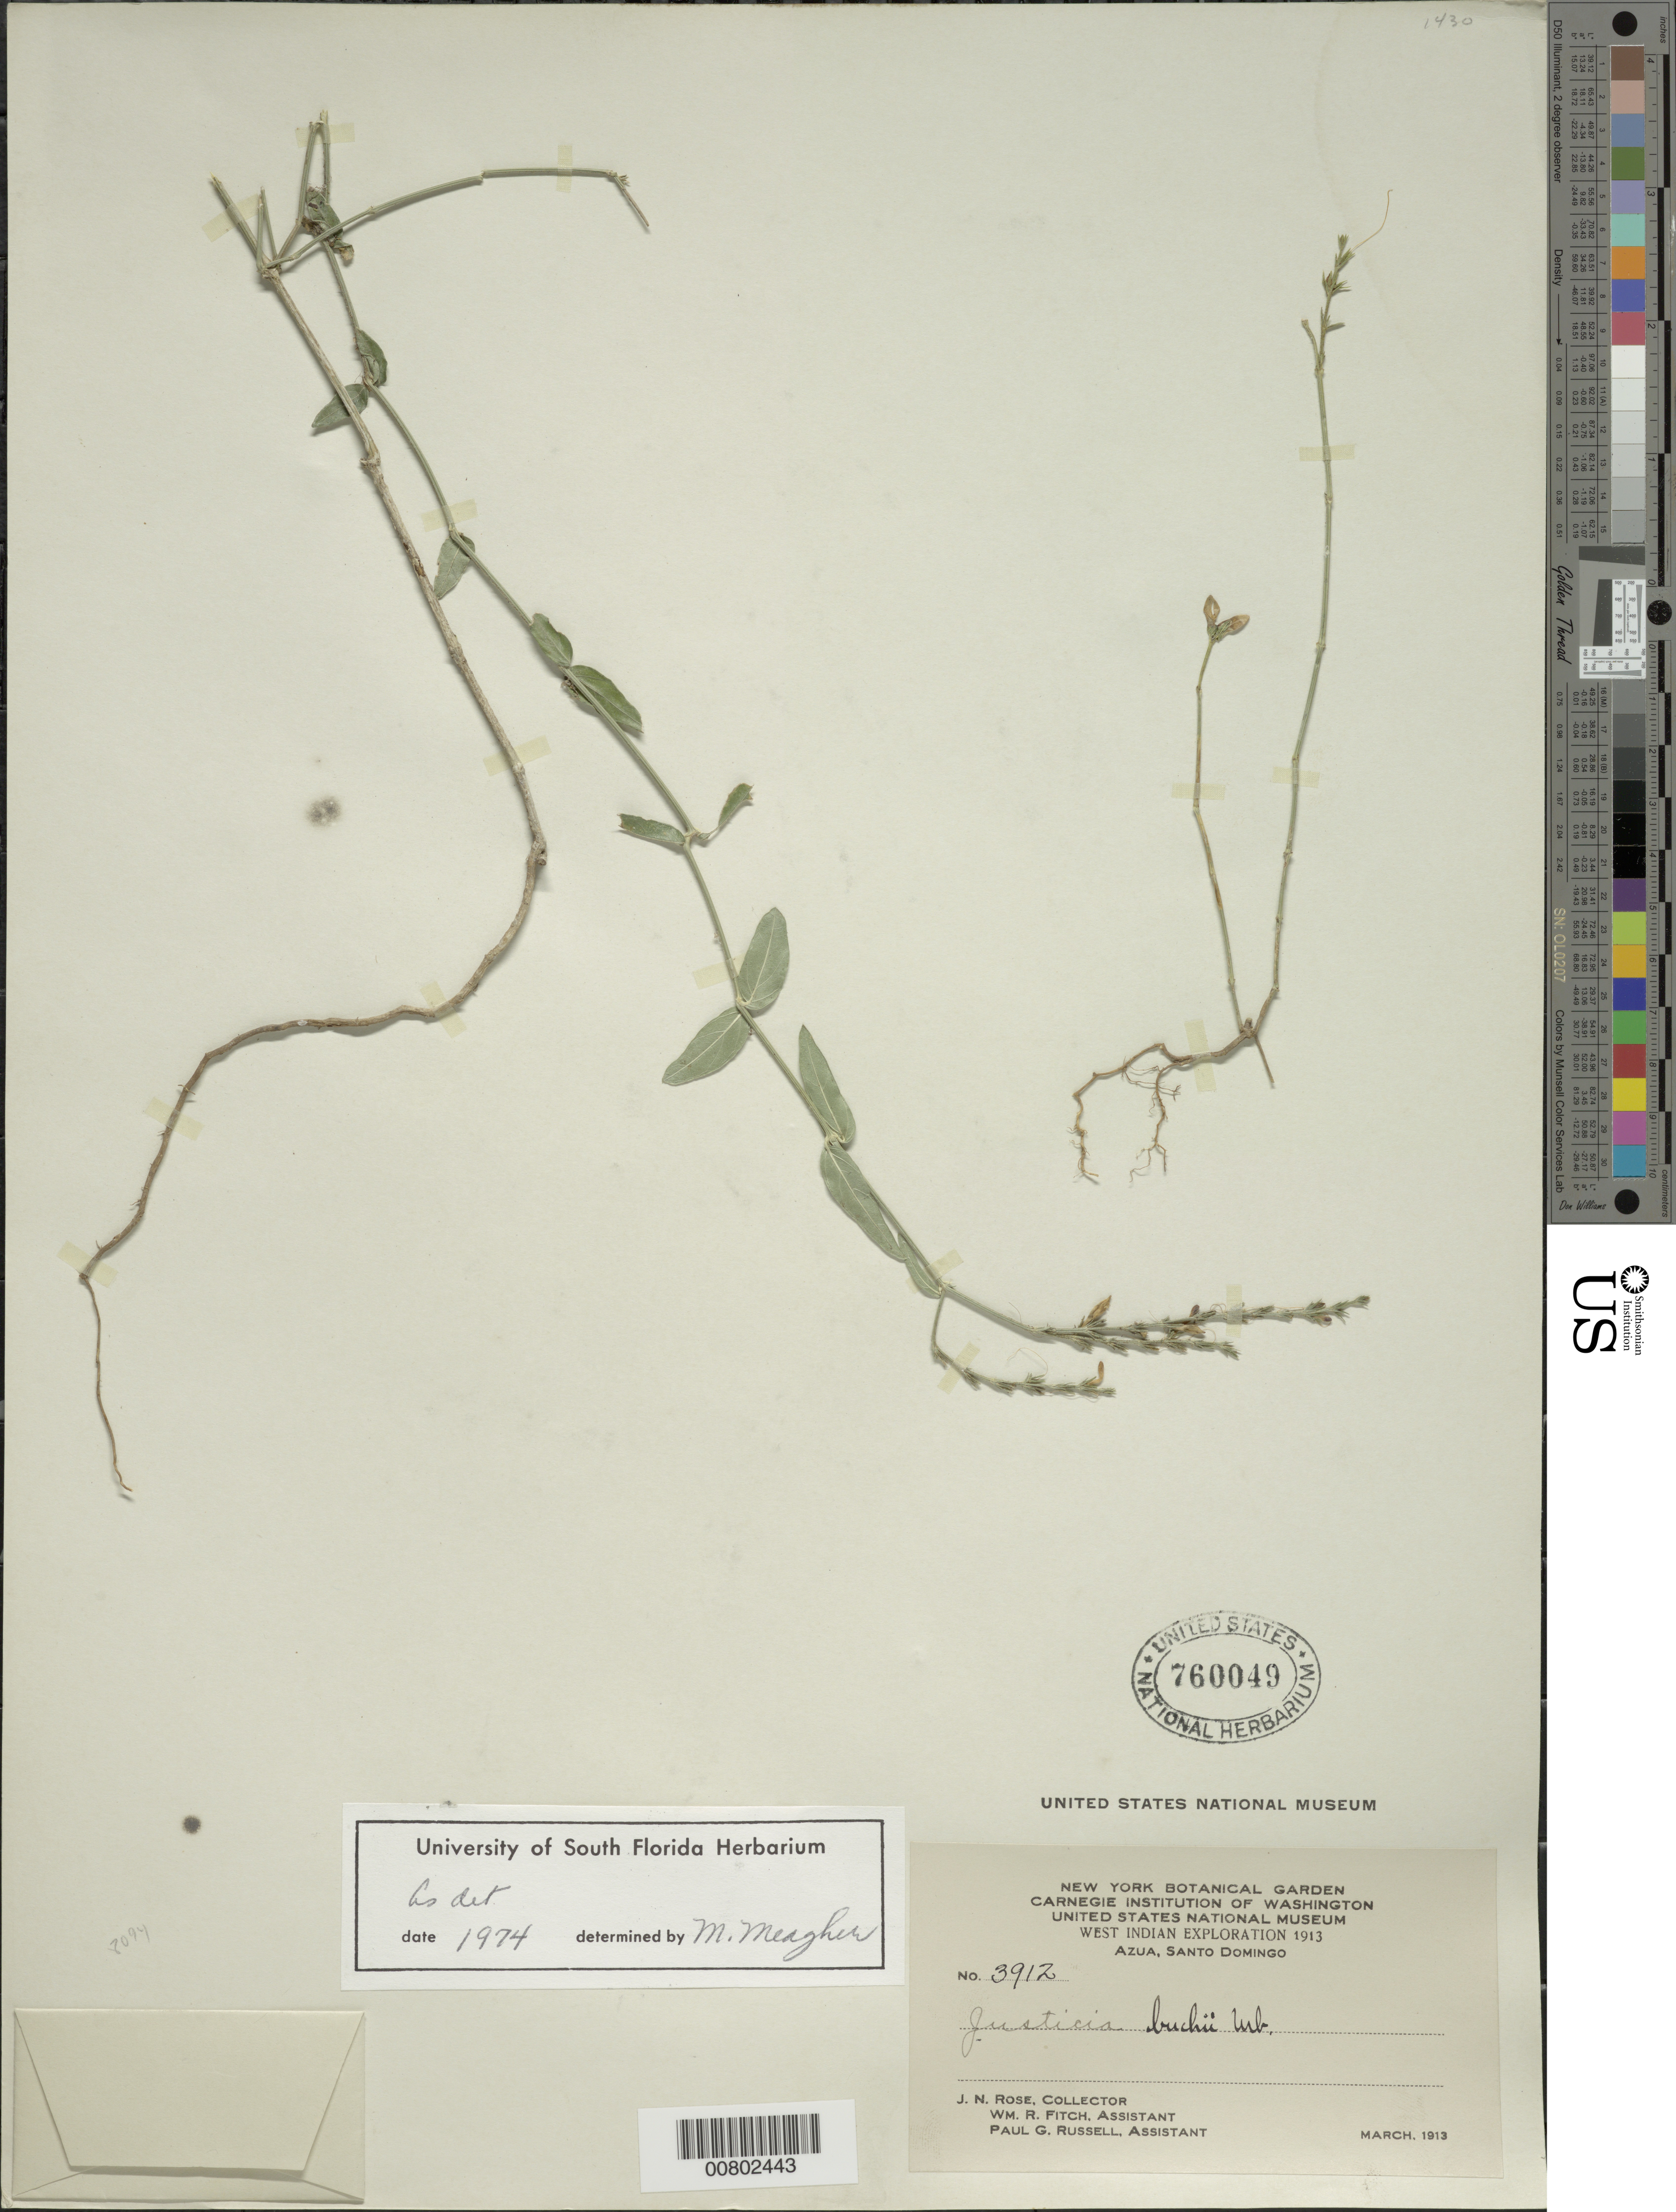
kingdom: Plantae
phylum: Tracheophyta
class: Magnoliopsida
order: Lamiales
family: Acanthaceae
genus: Justicia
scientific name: Justicia buchii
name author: Urb.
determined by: Fisher, Amanda, (LOB), California State University, Long Beach (UNITED STATES)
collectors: J. N. Rose, W. R. Fitch & P. G. Russell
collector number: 3912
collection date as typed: Mar 1913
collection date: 1913-03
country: Dominican Republic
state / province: Azua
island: Hispaniola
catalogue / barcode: US 760049